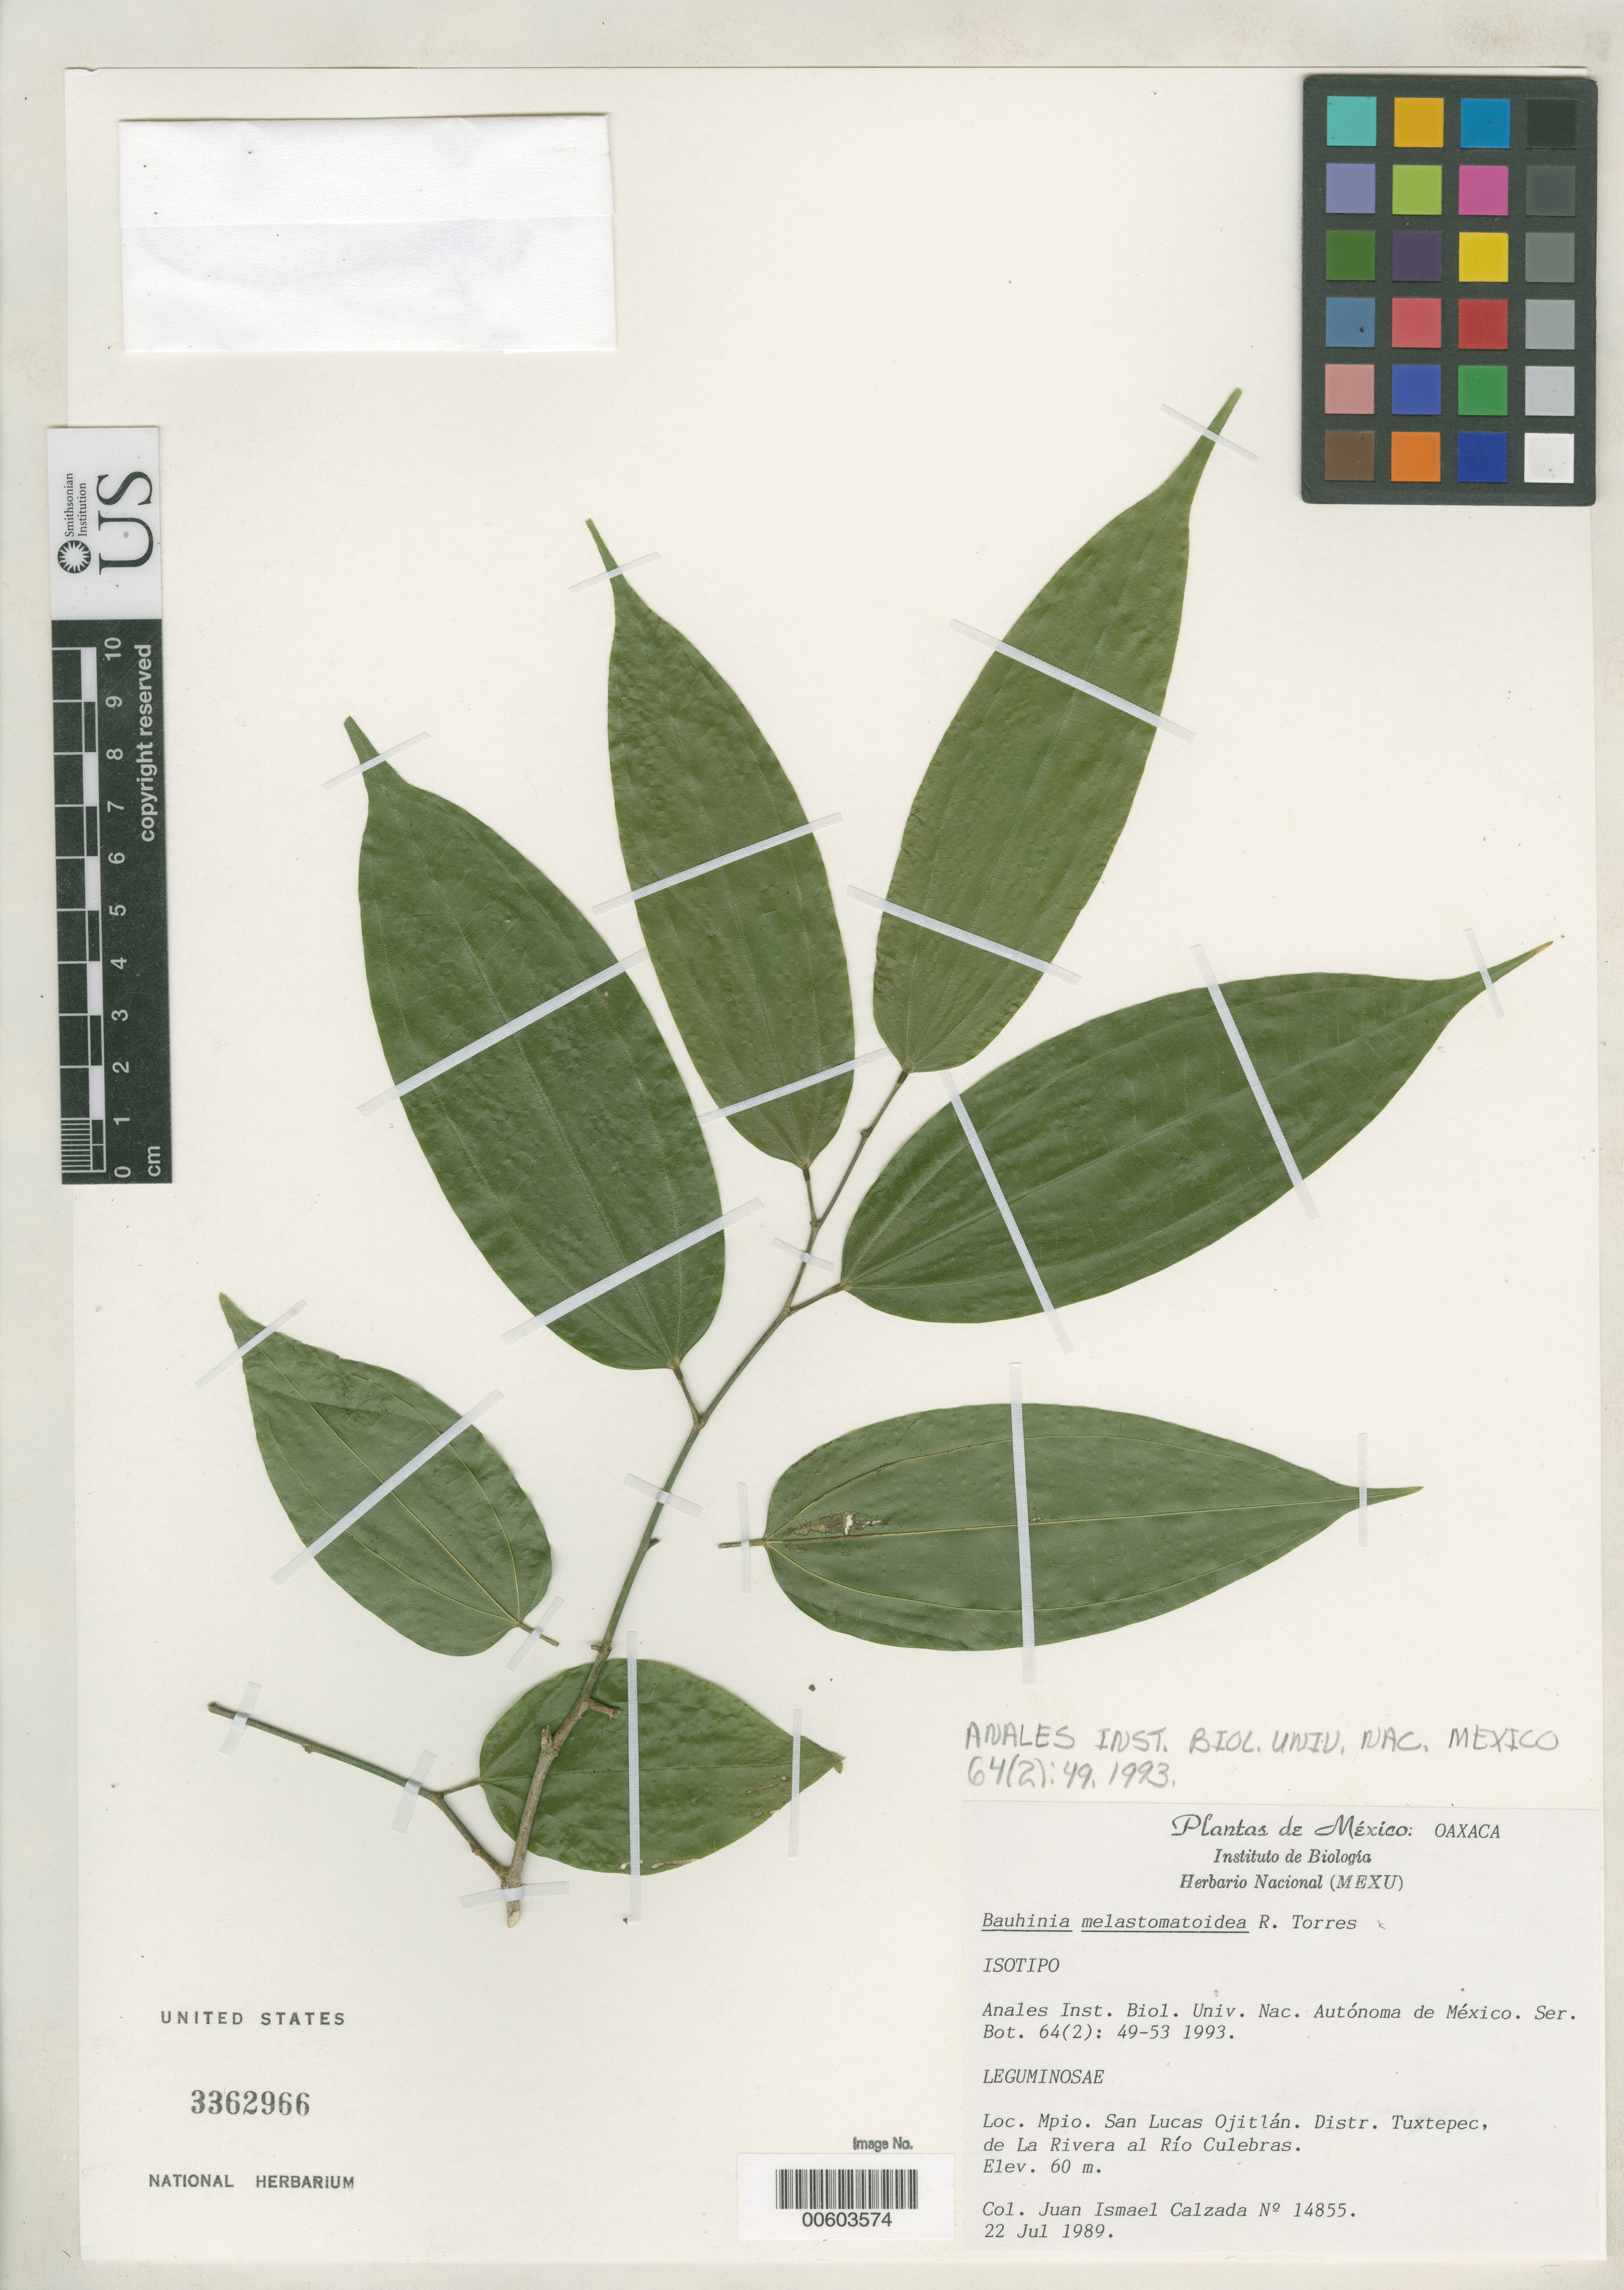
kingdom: Plantae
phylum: Tracheophyta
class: Magnoliopsida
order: Fabales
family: Fabaceae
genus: Bauhinia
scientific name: Bauhinia melastomatoidea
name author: Torres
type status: Isotype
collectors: J. I. Calzada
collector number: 14855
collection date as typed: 22 Jul 1989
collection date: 1989-07-22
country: Mexico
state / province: Oaxaca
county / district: San Lucas Ojitlan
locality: Tuxtepec Dist, de La Rivera al Rio Culebras.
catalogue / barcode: US 3362966